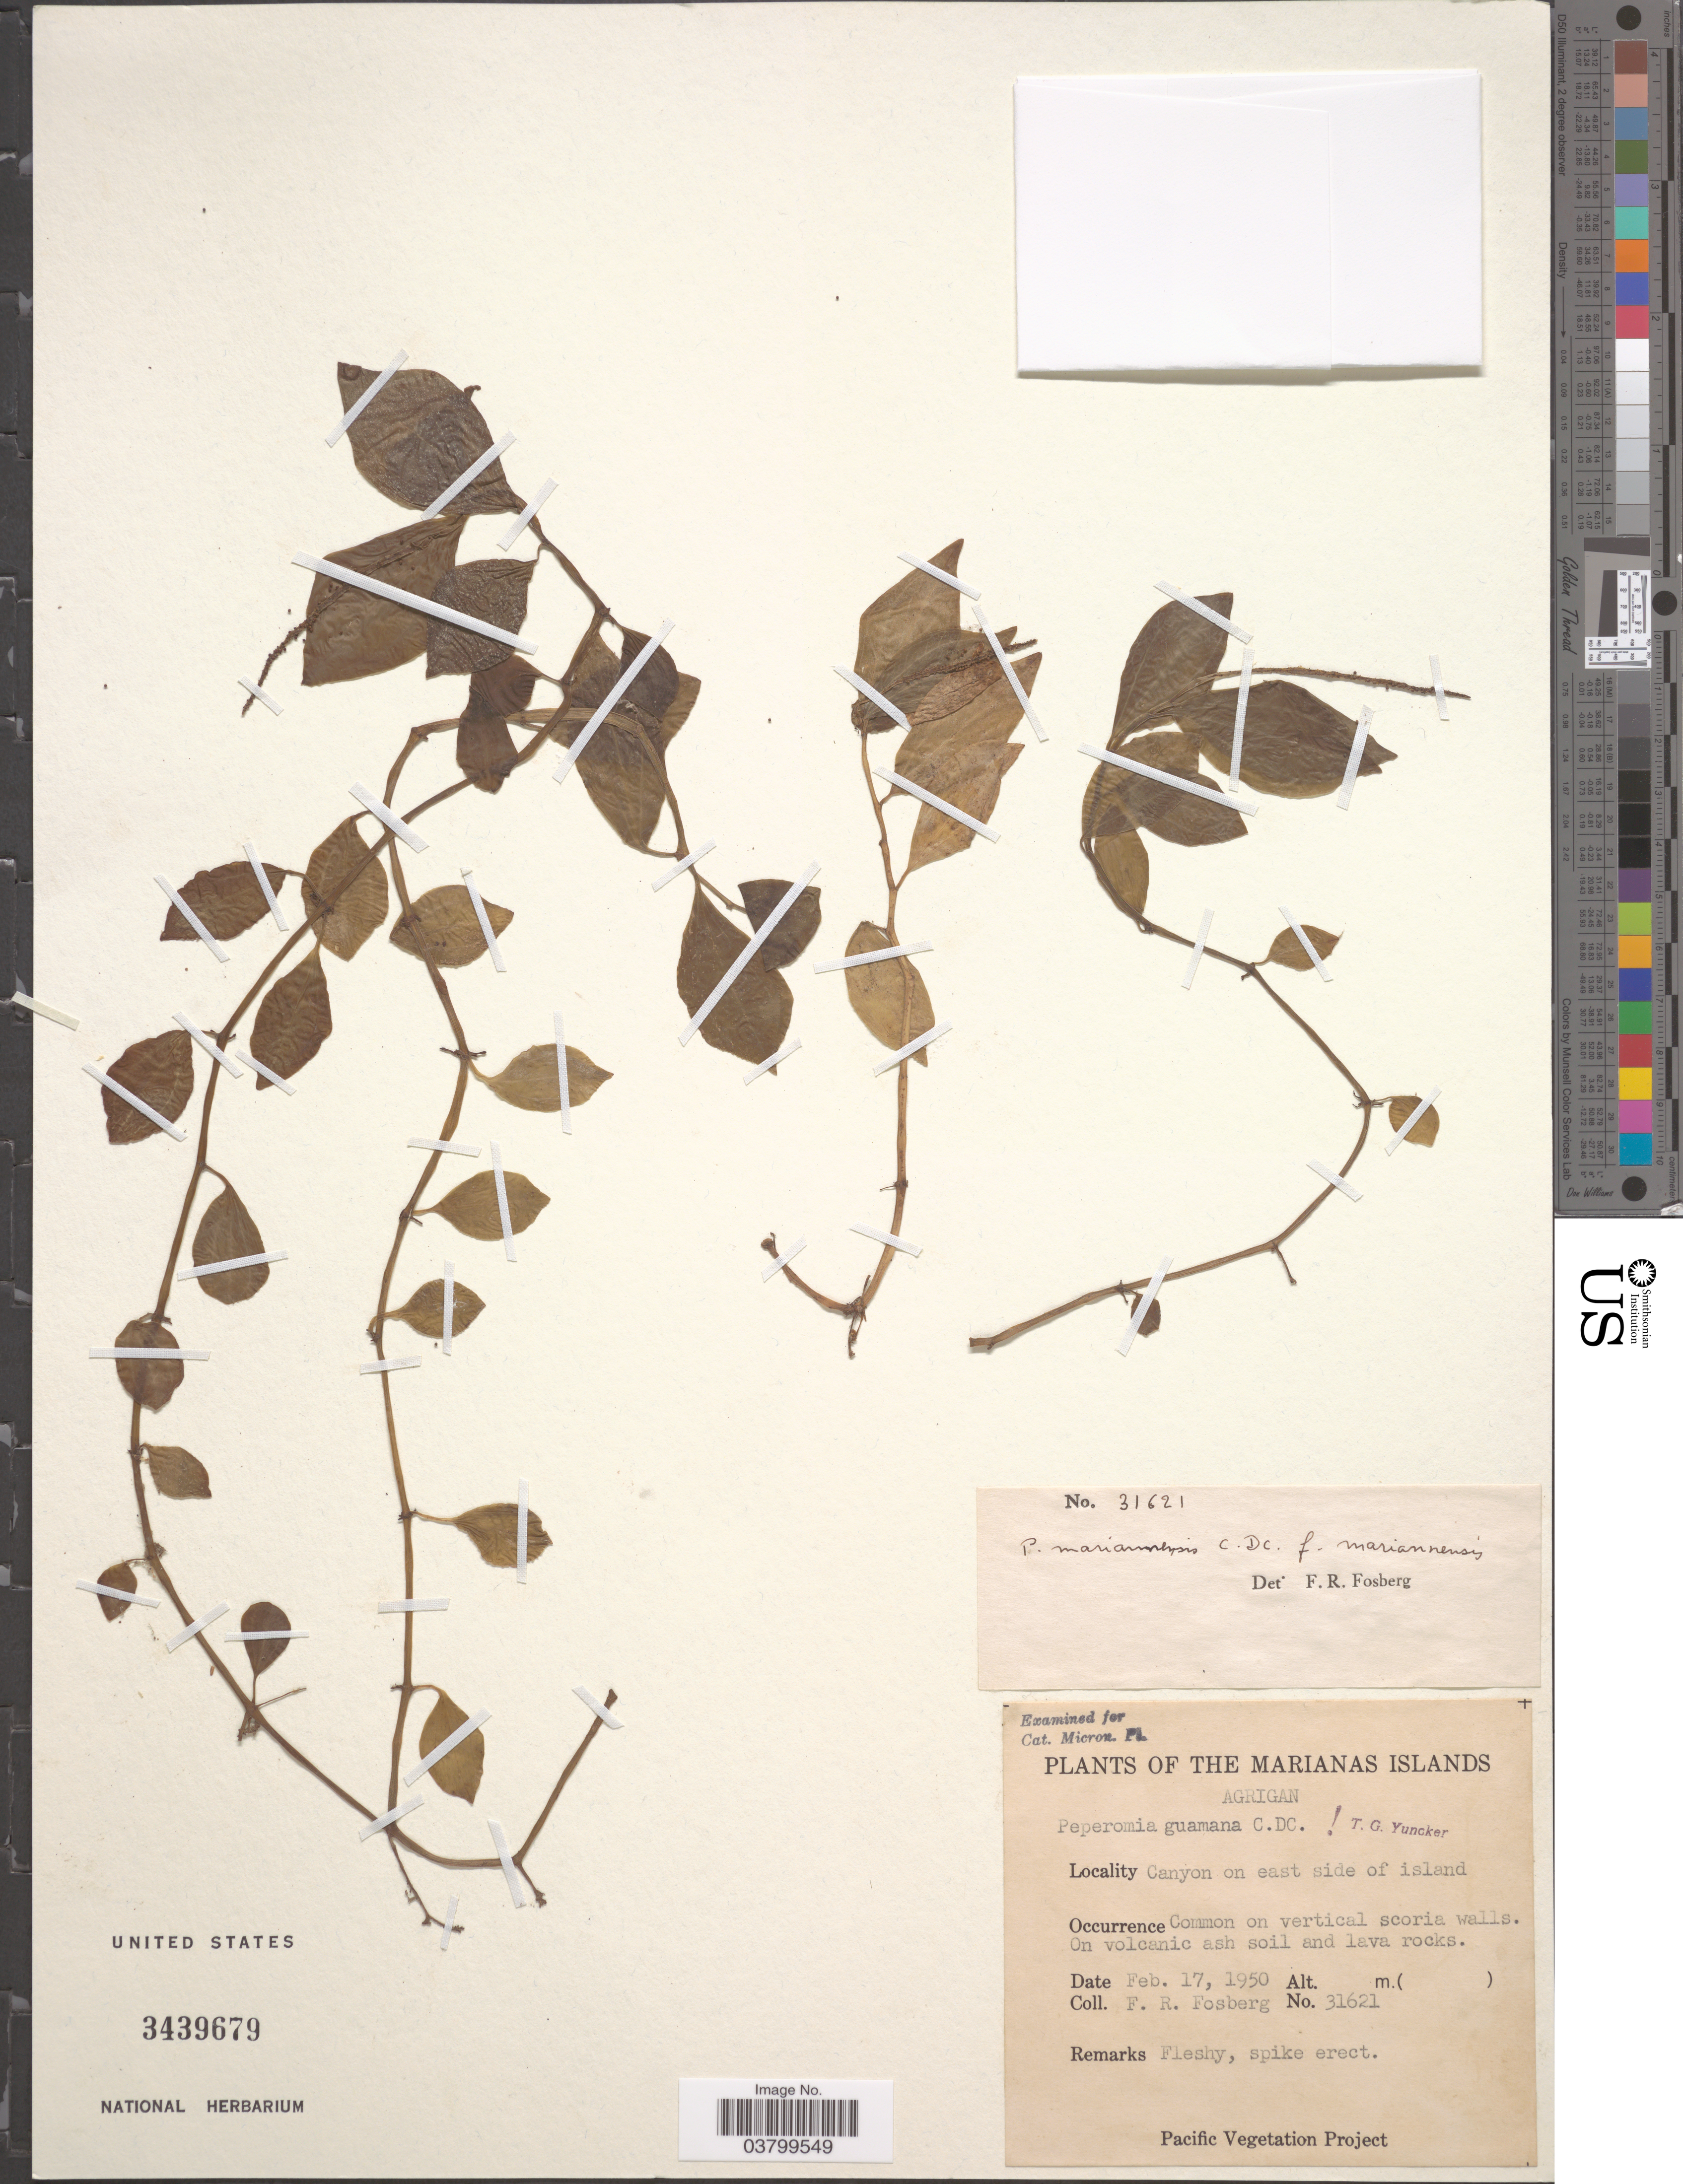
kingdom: Plantae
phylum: Tracheophyta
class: Magnoliopsida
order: Piperales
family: Piperaceae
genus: Peperomia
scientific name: Peperomia mariannensis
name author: C. DC.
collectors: F. R. Fosberg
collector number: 31621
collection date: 1950-02-17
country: Northern Mariana Islands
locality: The Mariana Islands. Agrigan. Canyon on east side of island.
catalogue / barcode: US 3439679